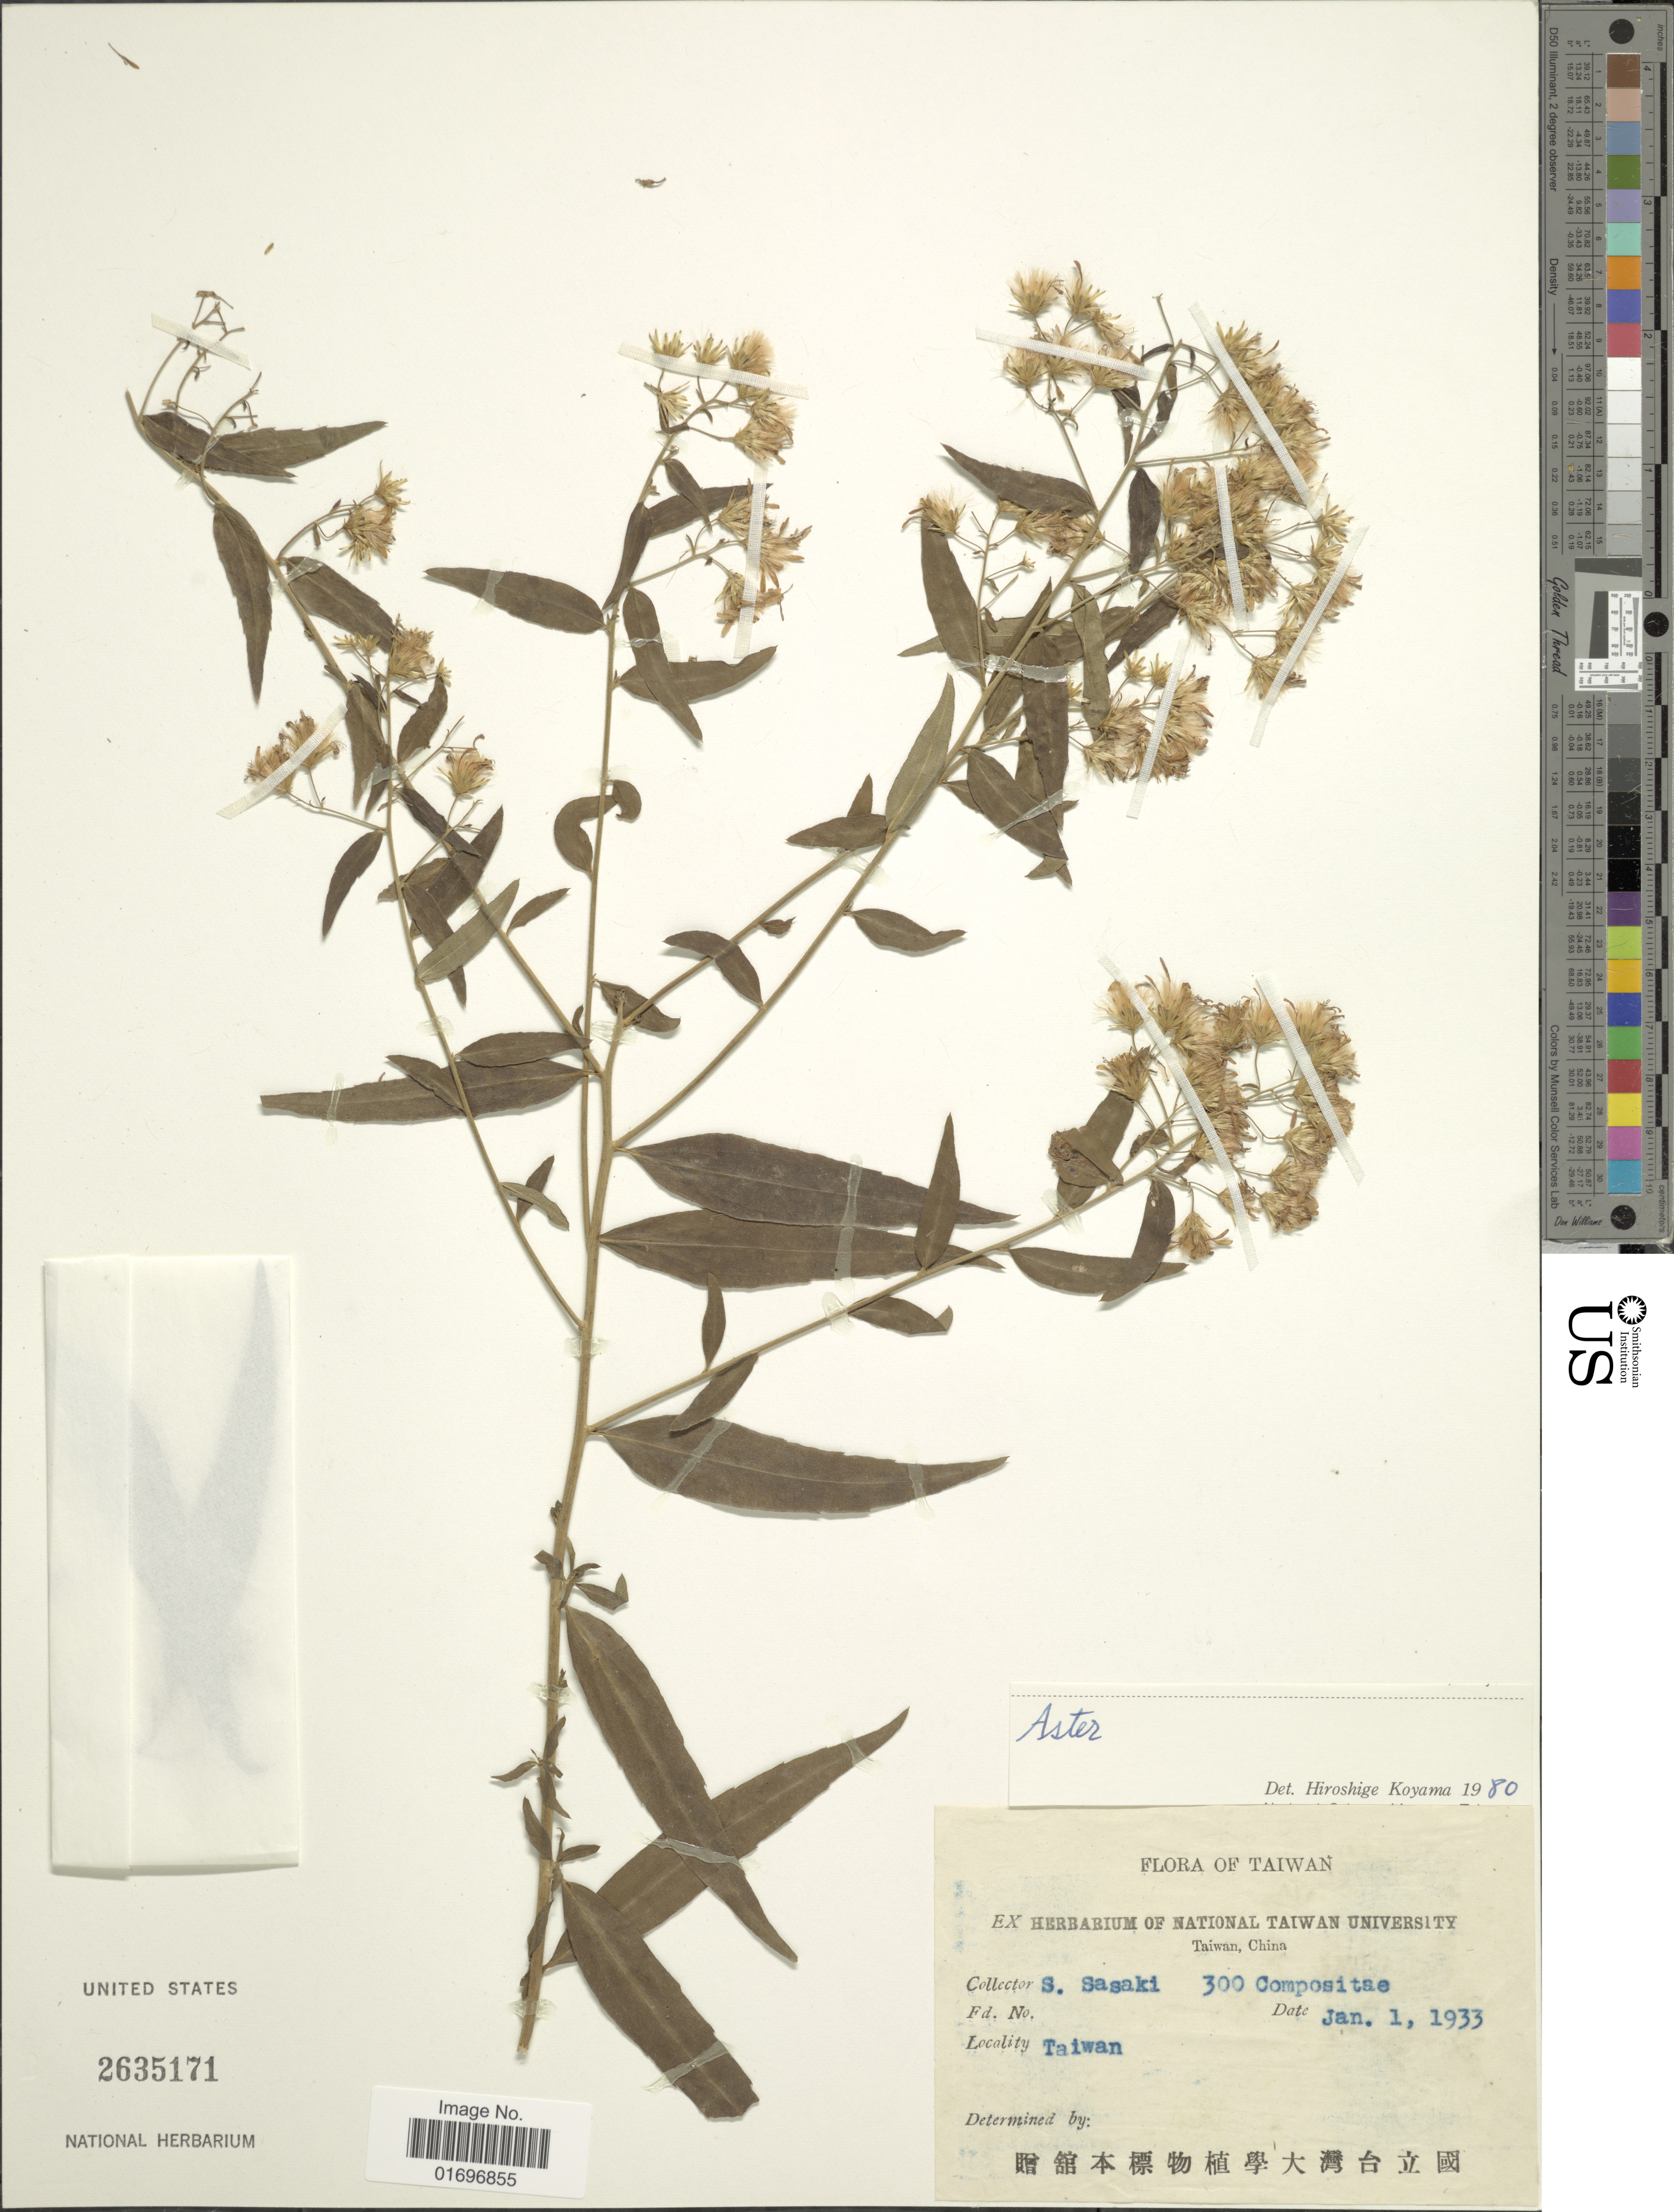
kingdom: Plantae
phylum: Tracheophyta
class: Magnoliopsida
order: Asterales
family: Asteraceae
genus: Aster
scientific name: Aster sp.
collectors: S. Sasaki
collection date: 1933-01-01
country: Taiwan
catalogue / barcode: US 2635171